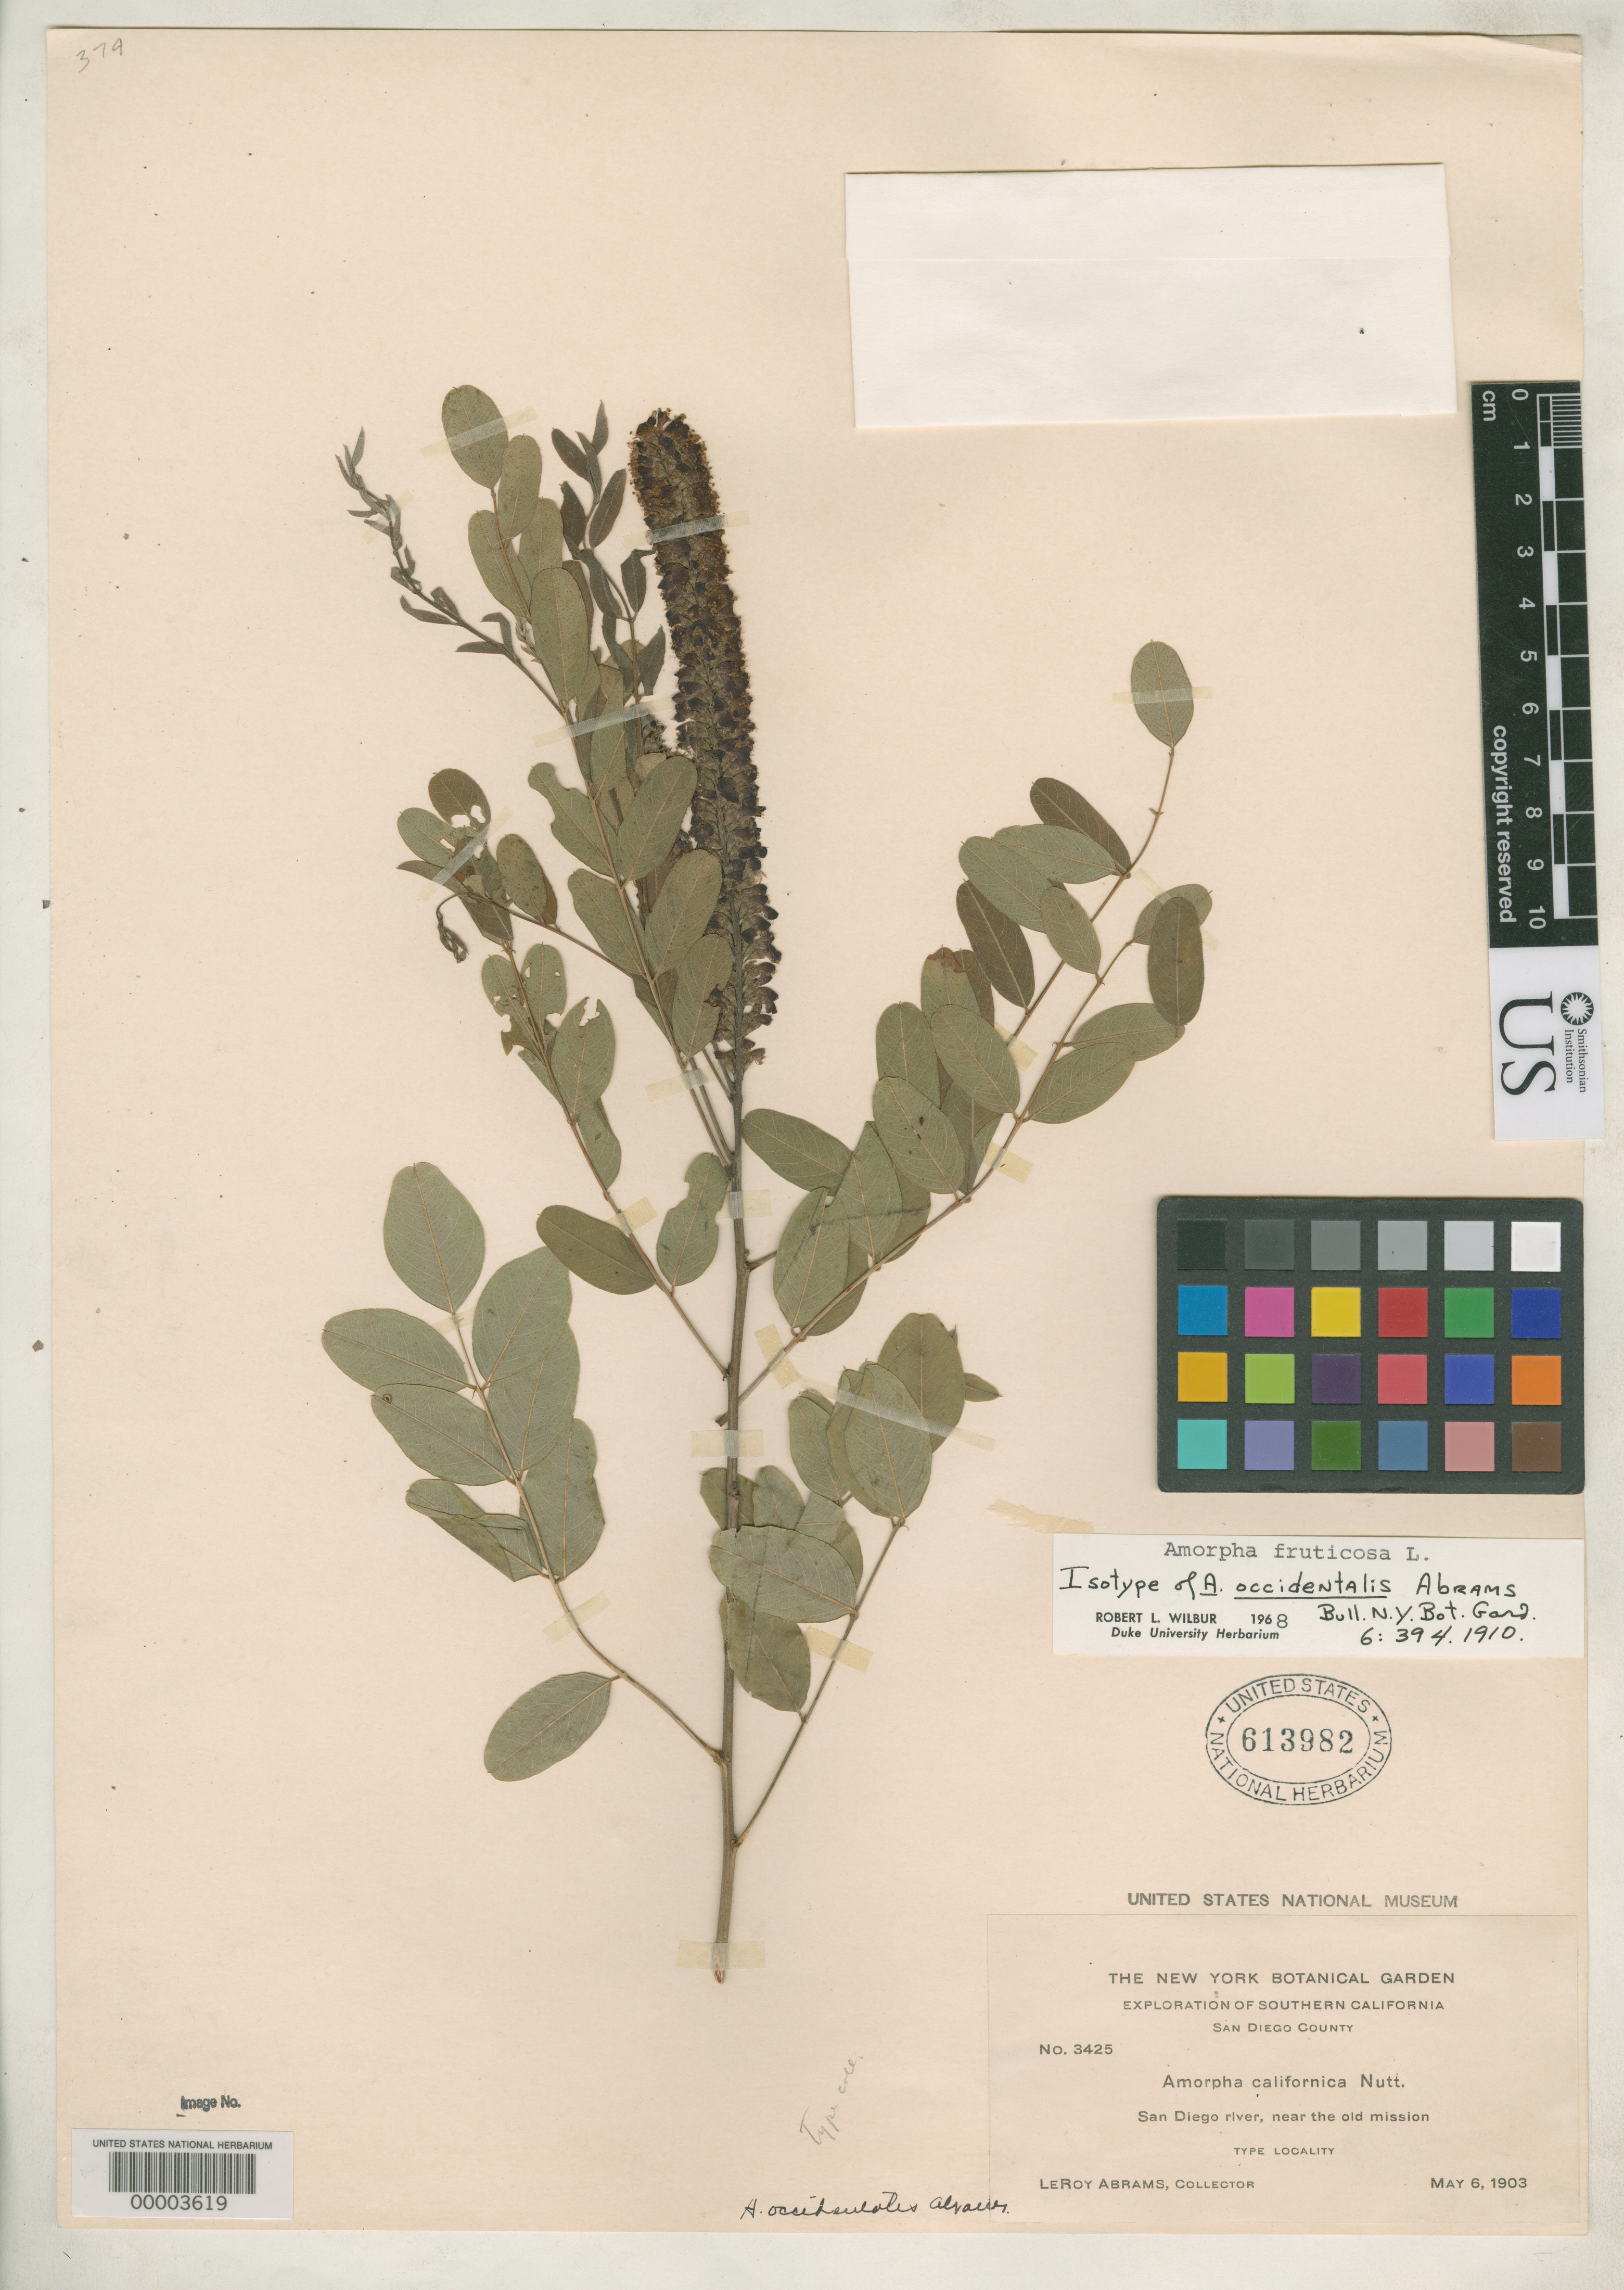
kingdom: Plantae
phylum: Tracheophyta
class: Magnoliopsida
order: Fabales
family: Fabaceae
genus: Amorpha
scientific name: Amorpha occidentalis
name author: Abrams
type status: Isotype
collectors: L. Abrams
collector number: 3425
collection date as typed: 06 May 1903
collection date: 1903-05-06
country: United States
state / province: California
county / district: San Diego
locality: San Diego River, near old San Diego Mission.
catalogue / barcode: US 613982